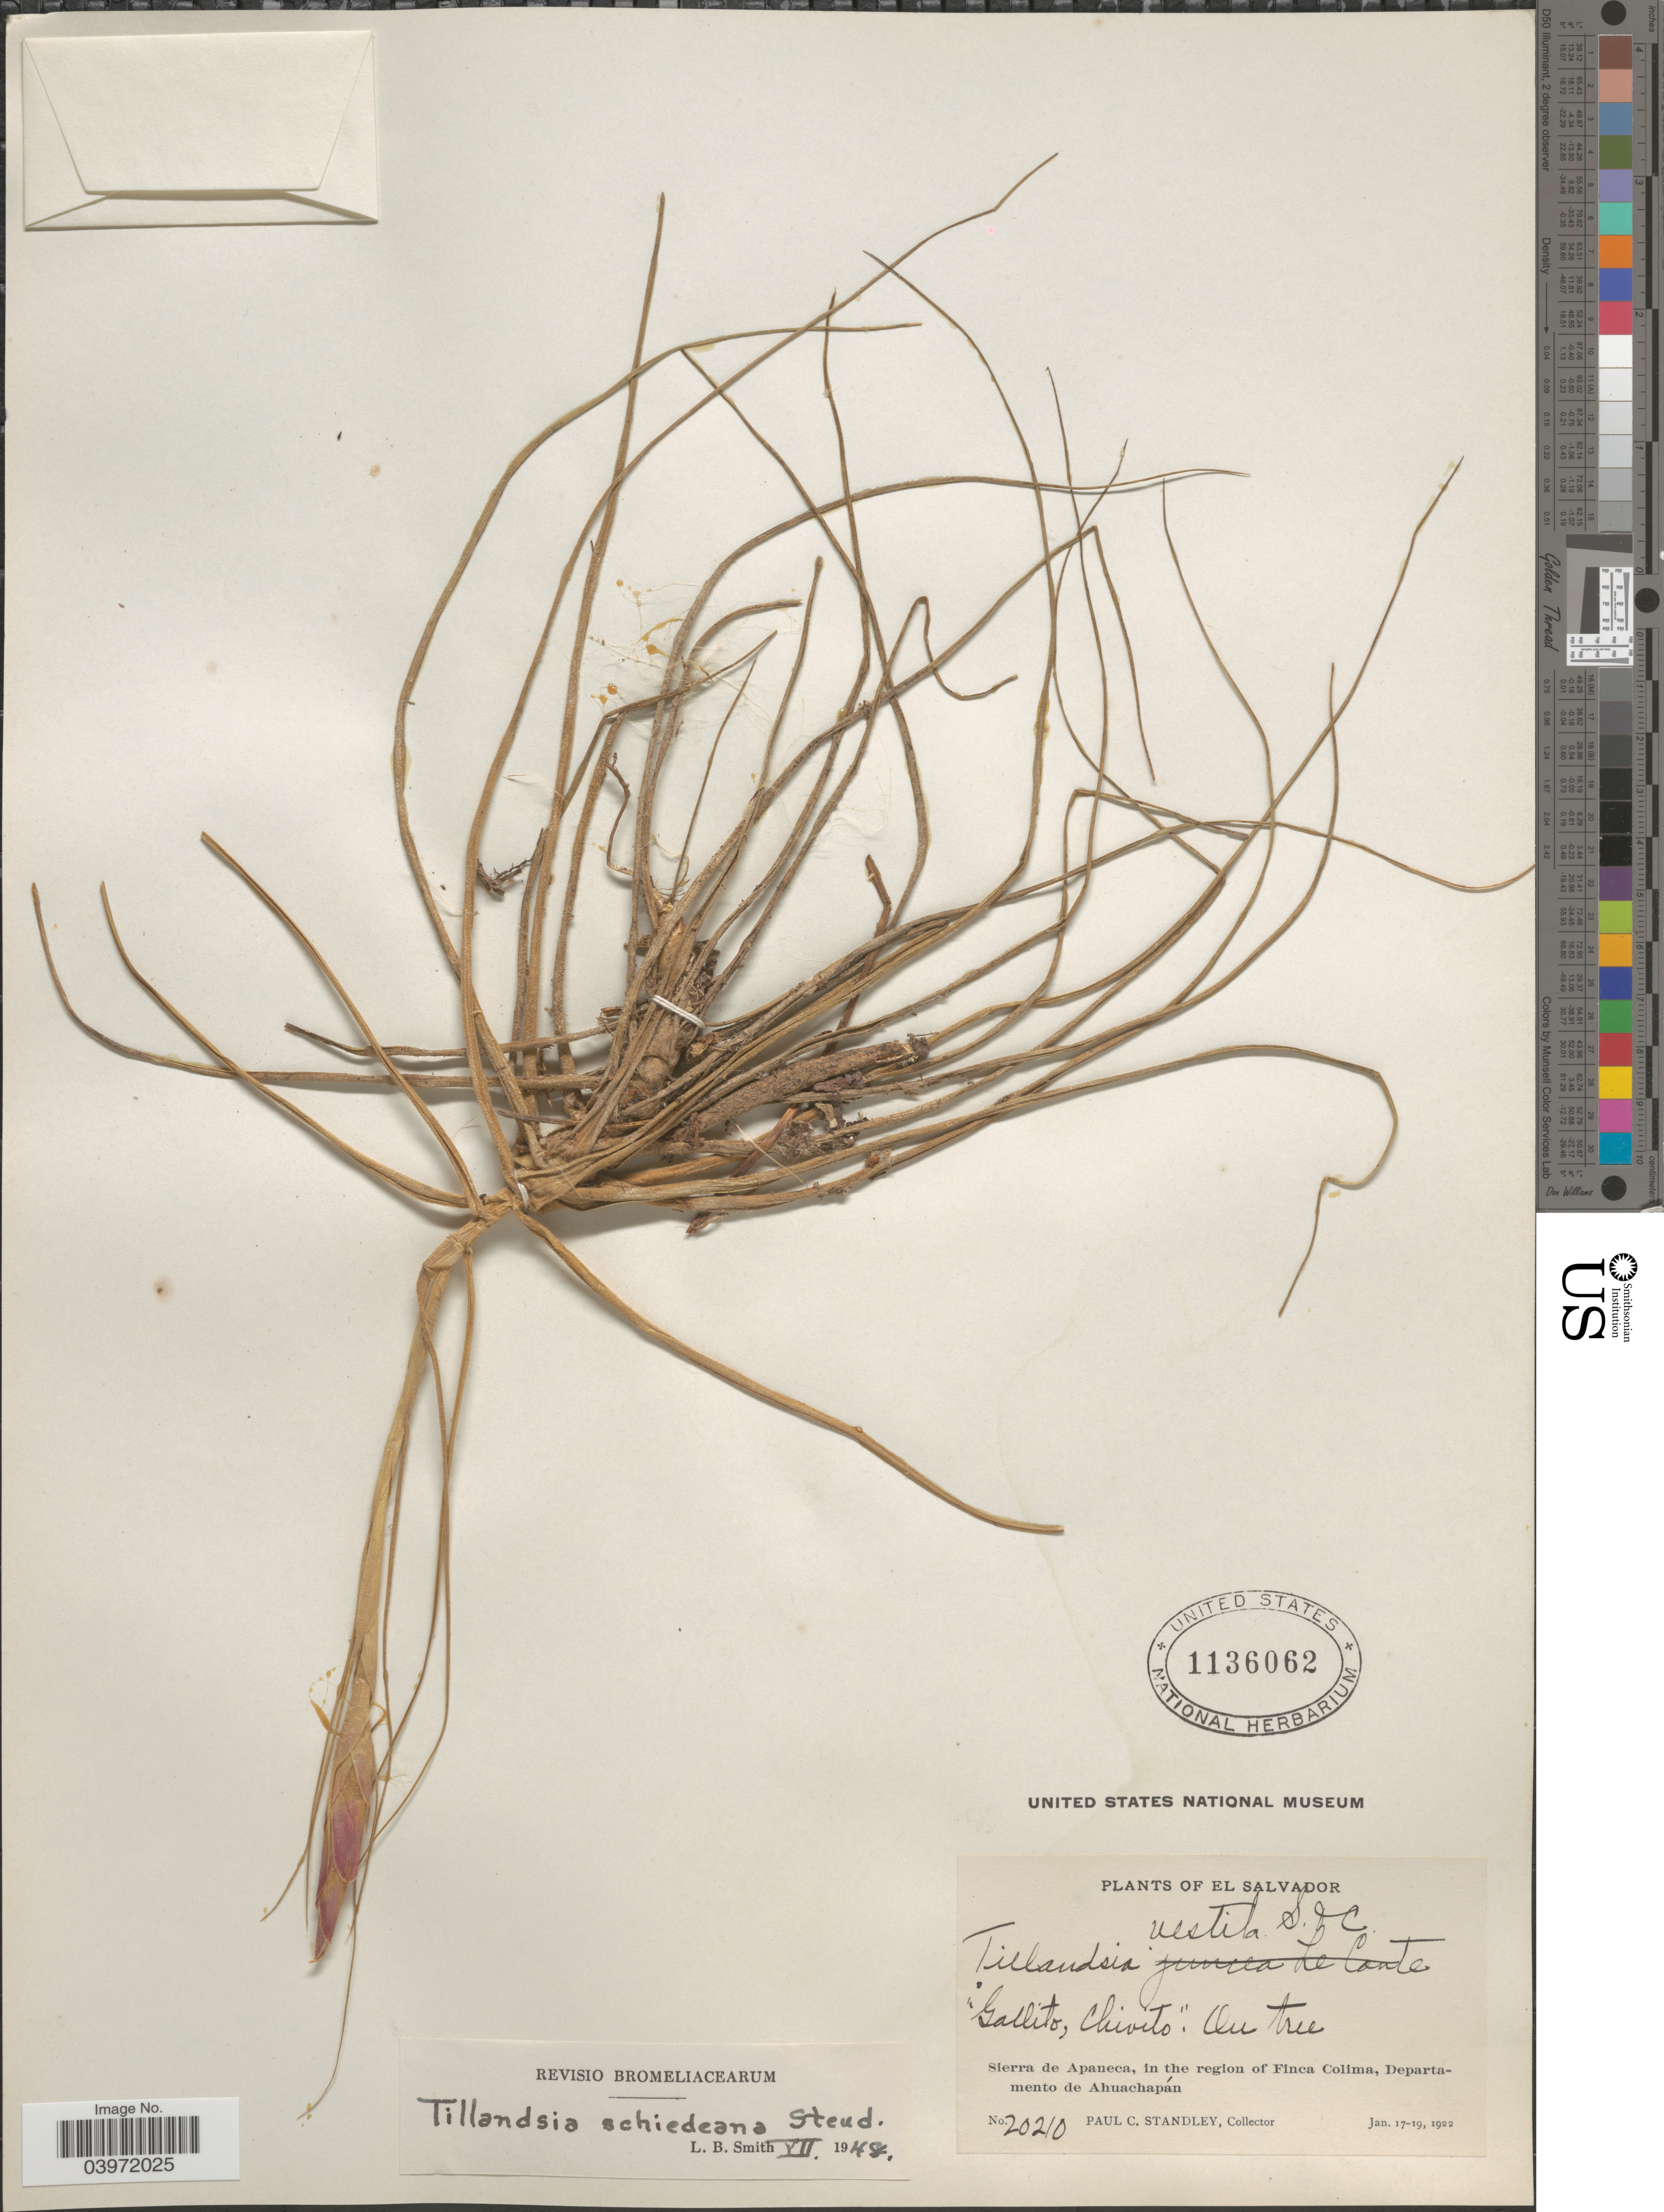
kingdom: Plantae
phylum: Tracheophyta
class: Liliopsida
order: Poales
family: Bromeliaceae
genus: Tillandsia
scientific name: Tillandsia schiedeana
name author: Steud.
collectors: P. C. Standley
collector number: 20210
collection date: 1922-01-17/1922-01-19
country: El Salvador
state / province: Ahuachapan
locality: Sierra de Apaneca, in the region of Finca Colima, Departamento de Ahuachapán.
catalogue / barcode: US 1136062